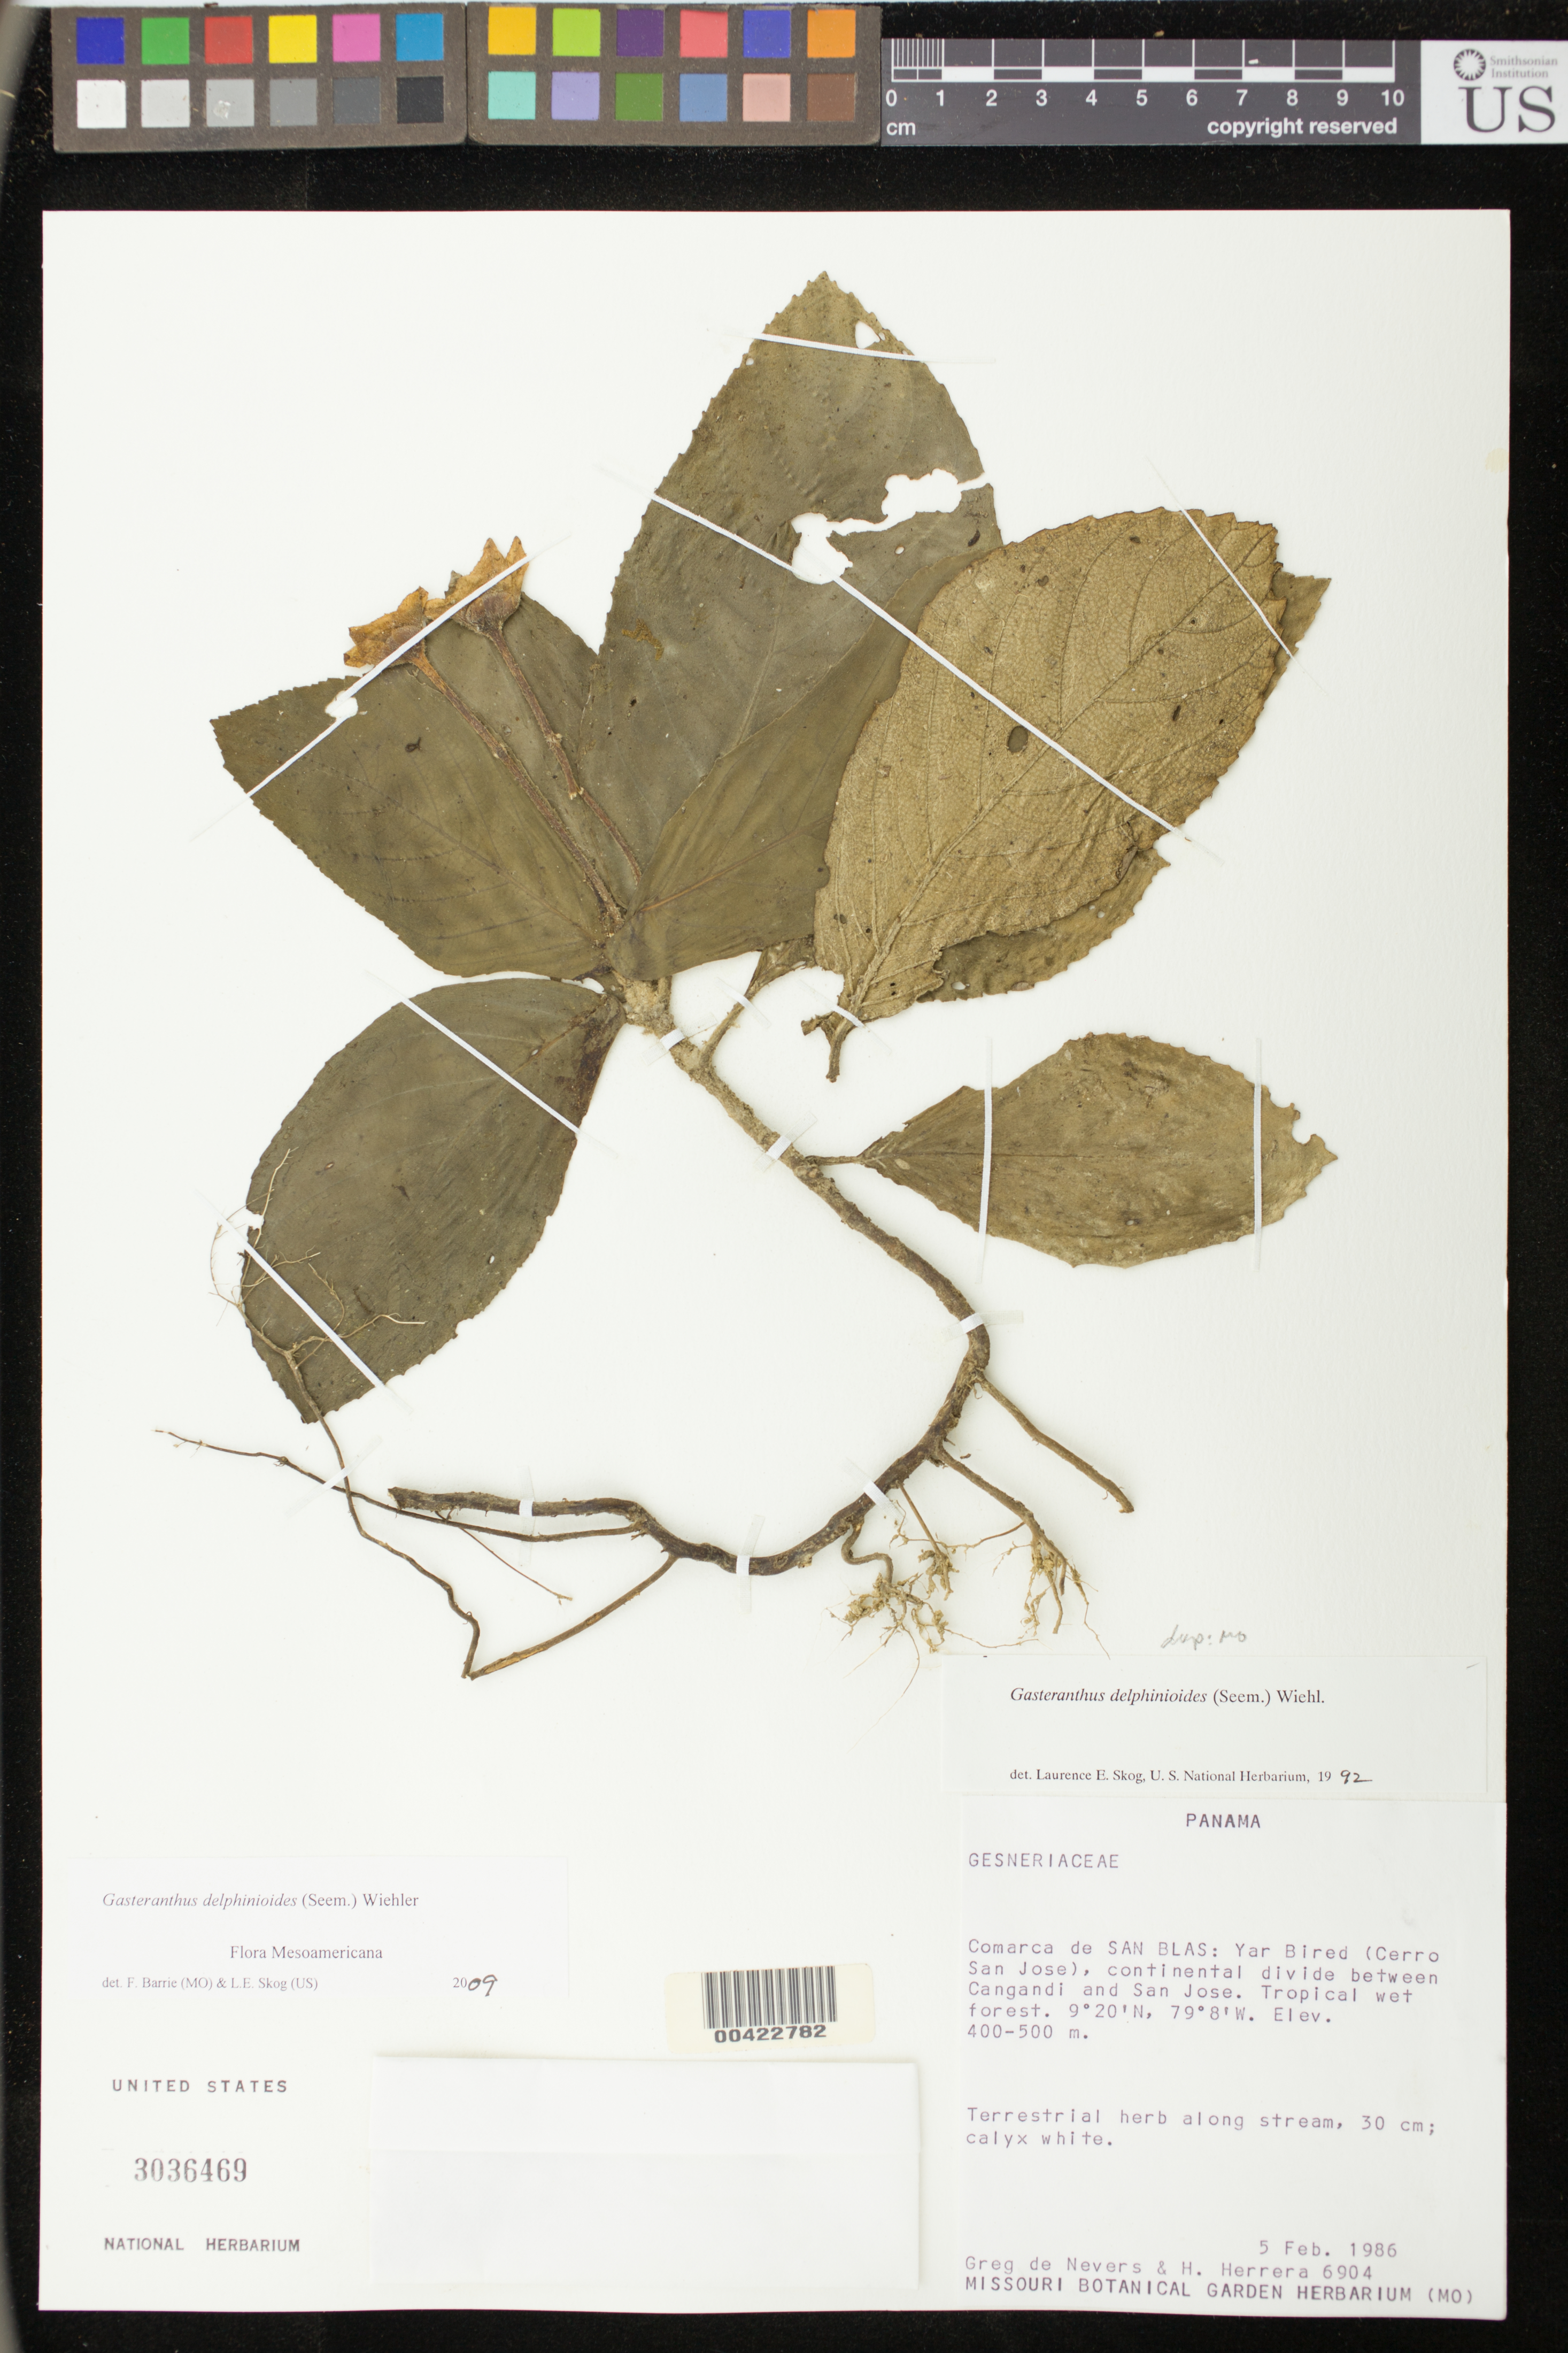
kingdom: Plantae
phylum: Tracheophyta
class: Magnoliopsida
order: Lamiales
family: Gesneriaceae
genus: Gasteranthus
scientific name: Gasteranthus delphinioides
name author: (Seem.) Wiehler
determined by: Skog, Laurence E.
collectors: G. C. de Nevers & H. Herrera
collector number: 6904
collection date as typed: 05 Jun 1986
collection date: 1986-06-05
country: Panama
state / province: Kuna Yala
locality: Yar Bired (Cerro San Jose), continental divide between Cangandi and San Jose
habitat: Tropical wet forest; along stream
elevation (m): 400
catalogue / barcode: US 3036469